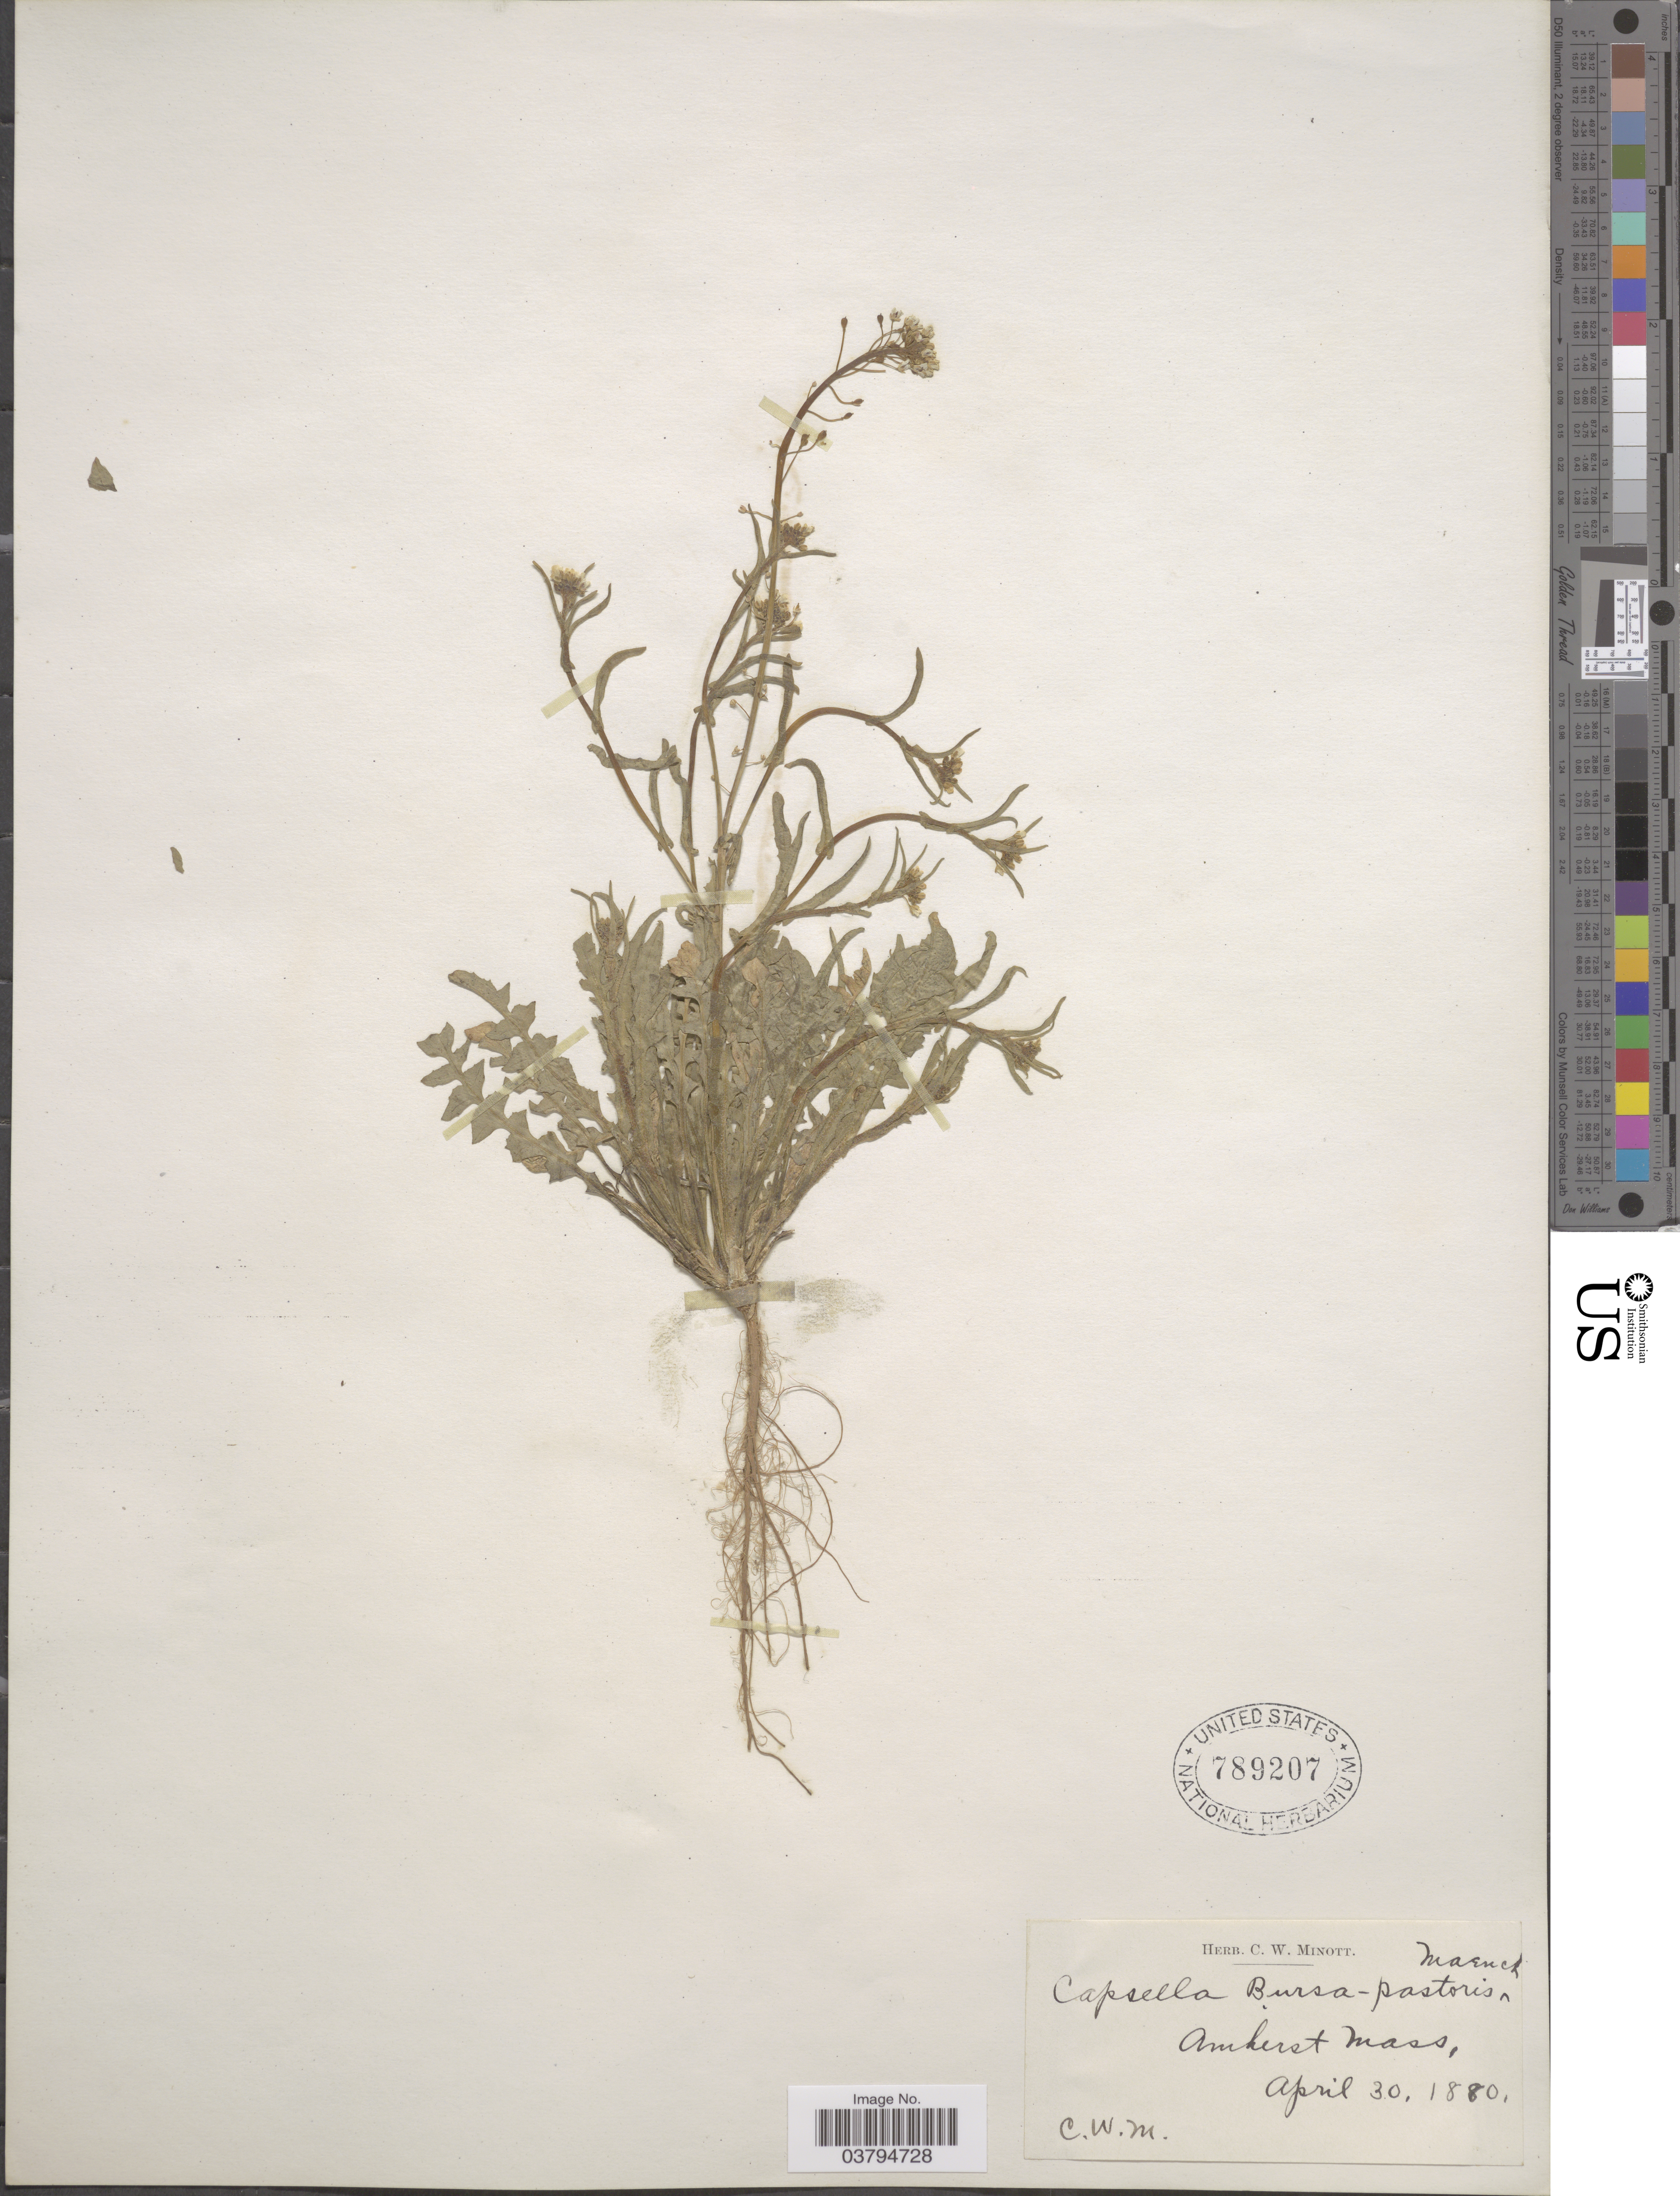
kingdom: Plantae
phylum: Tracheophyta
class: Magnoliopsida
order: Brassicales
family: Brassicaceae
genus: Capsella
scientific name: Capsella bursa-pastoris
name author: (L.) Medik.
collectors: C. Minott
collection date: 1880-04-30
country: United States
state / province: Massachusetts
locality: Amherst.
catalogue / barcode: US 789207